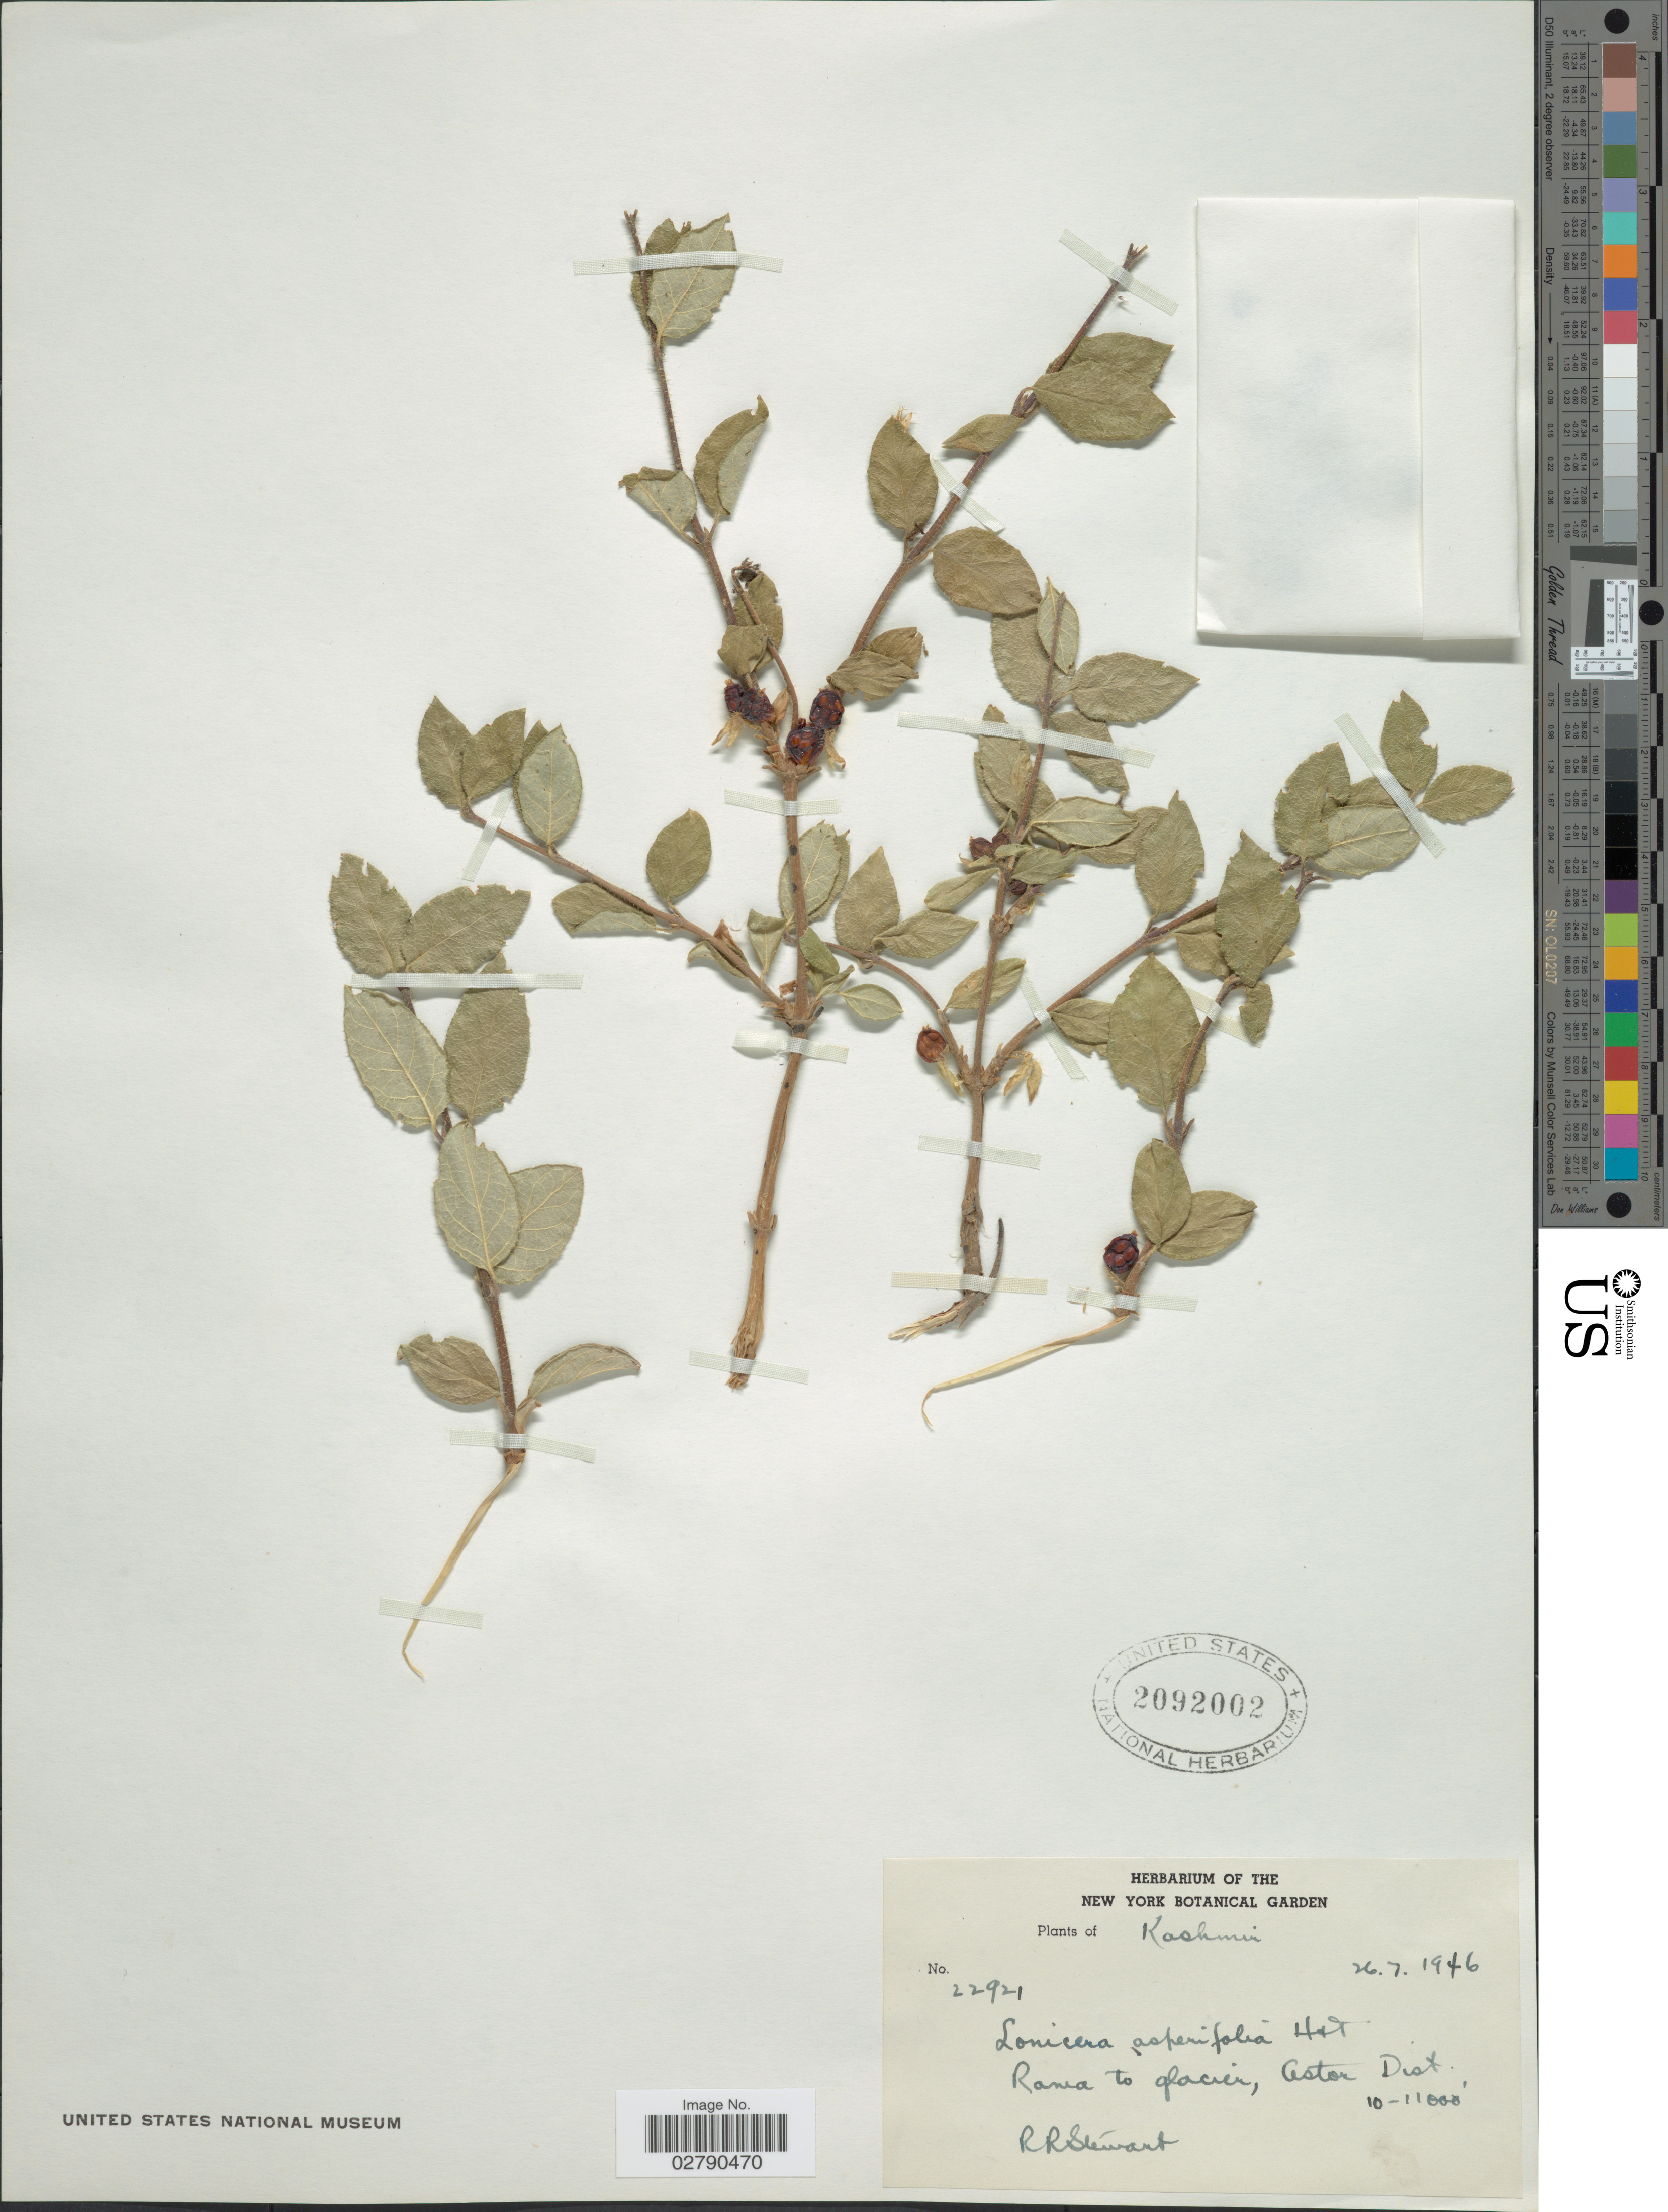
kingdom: Plantae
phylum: Tracheophyta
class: Magnoliopsida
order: Dipsacales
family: Caprifoliaceae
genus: Lonicera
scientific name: Lonicera asperifolia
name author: (Decne.) Hook. f. & Thomson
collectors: R. R. Stewart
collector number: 22921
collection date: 1946-07-26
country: India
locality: Kashmir. Rama to glacier, Astor Dist.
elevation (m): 3048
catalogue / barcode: US 2092002